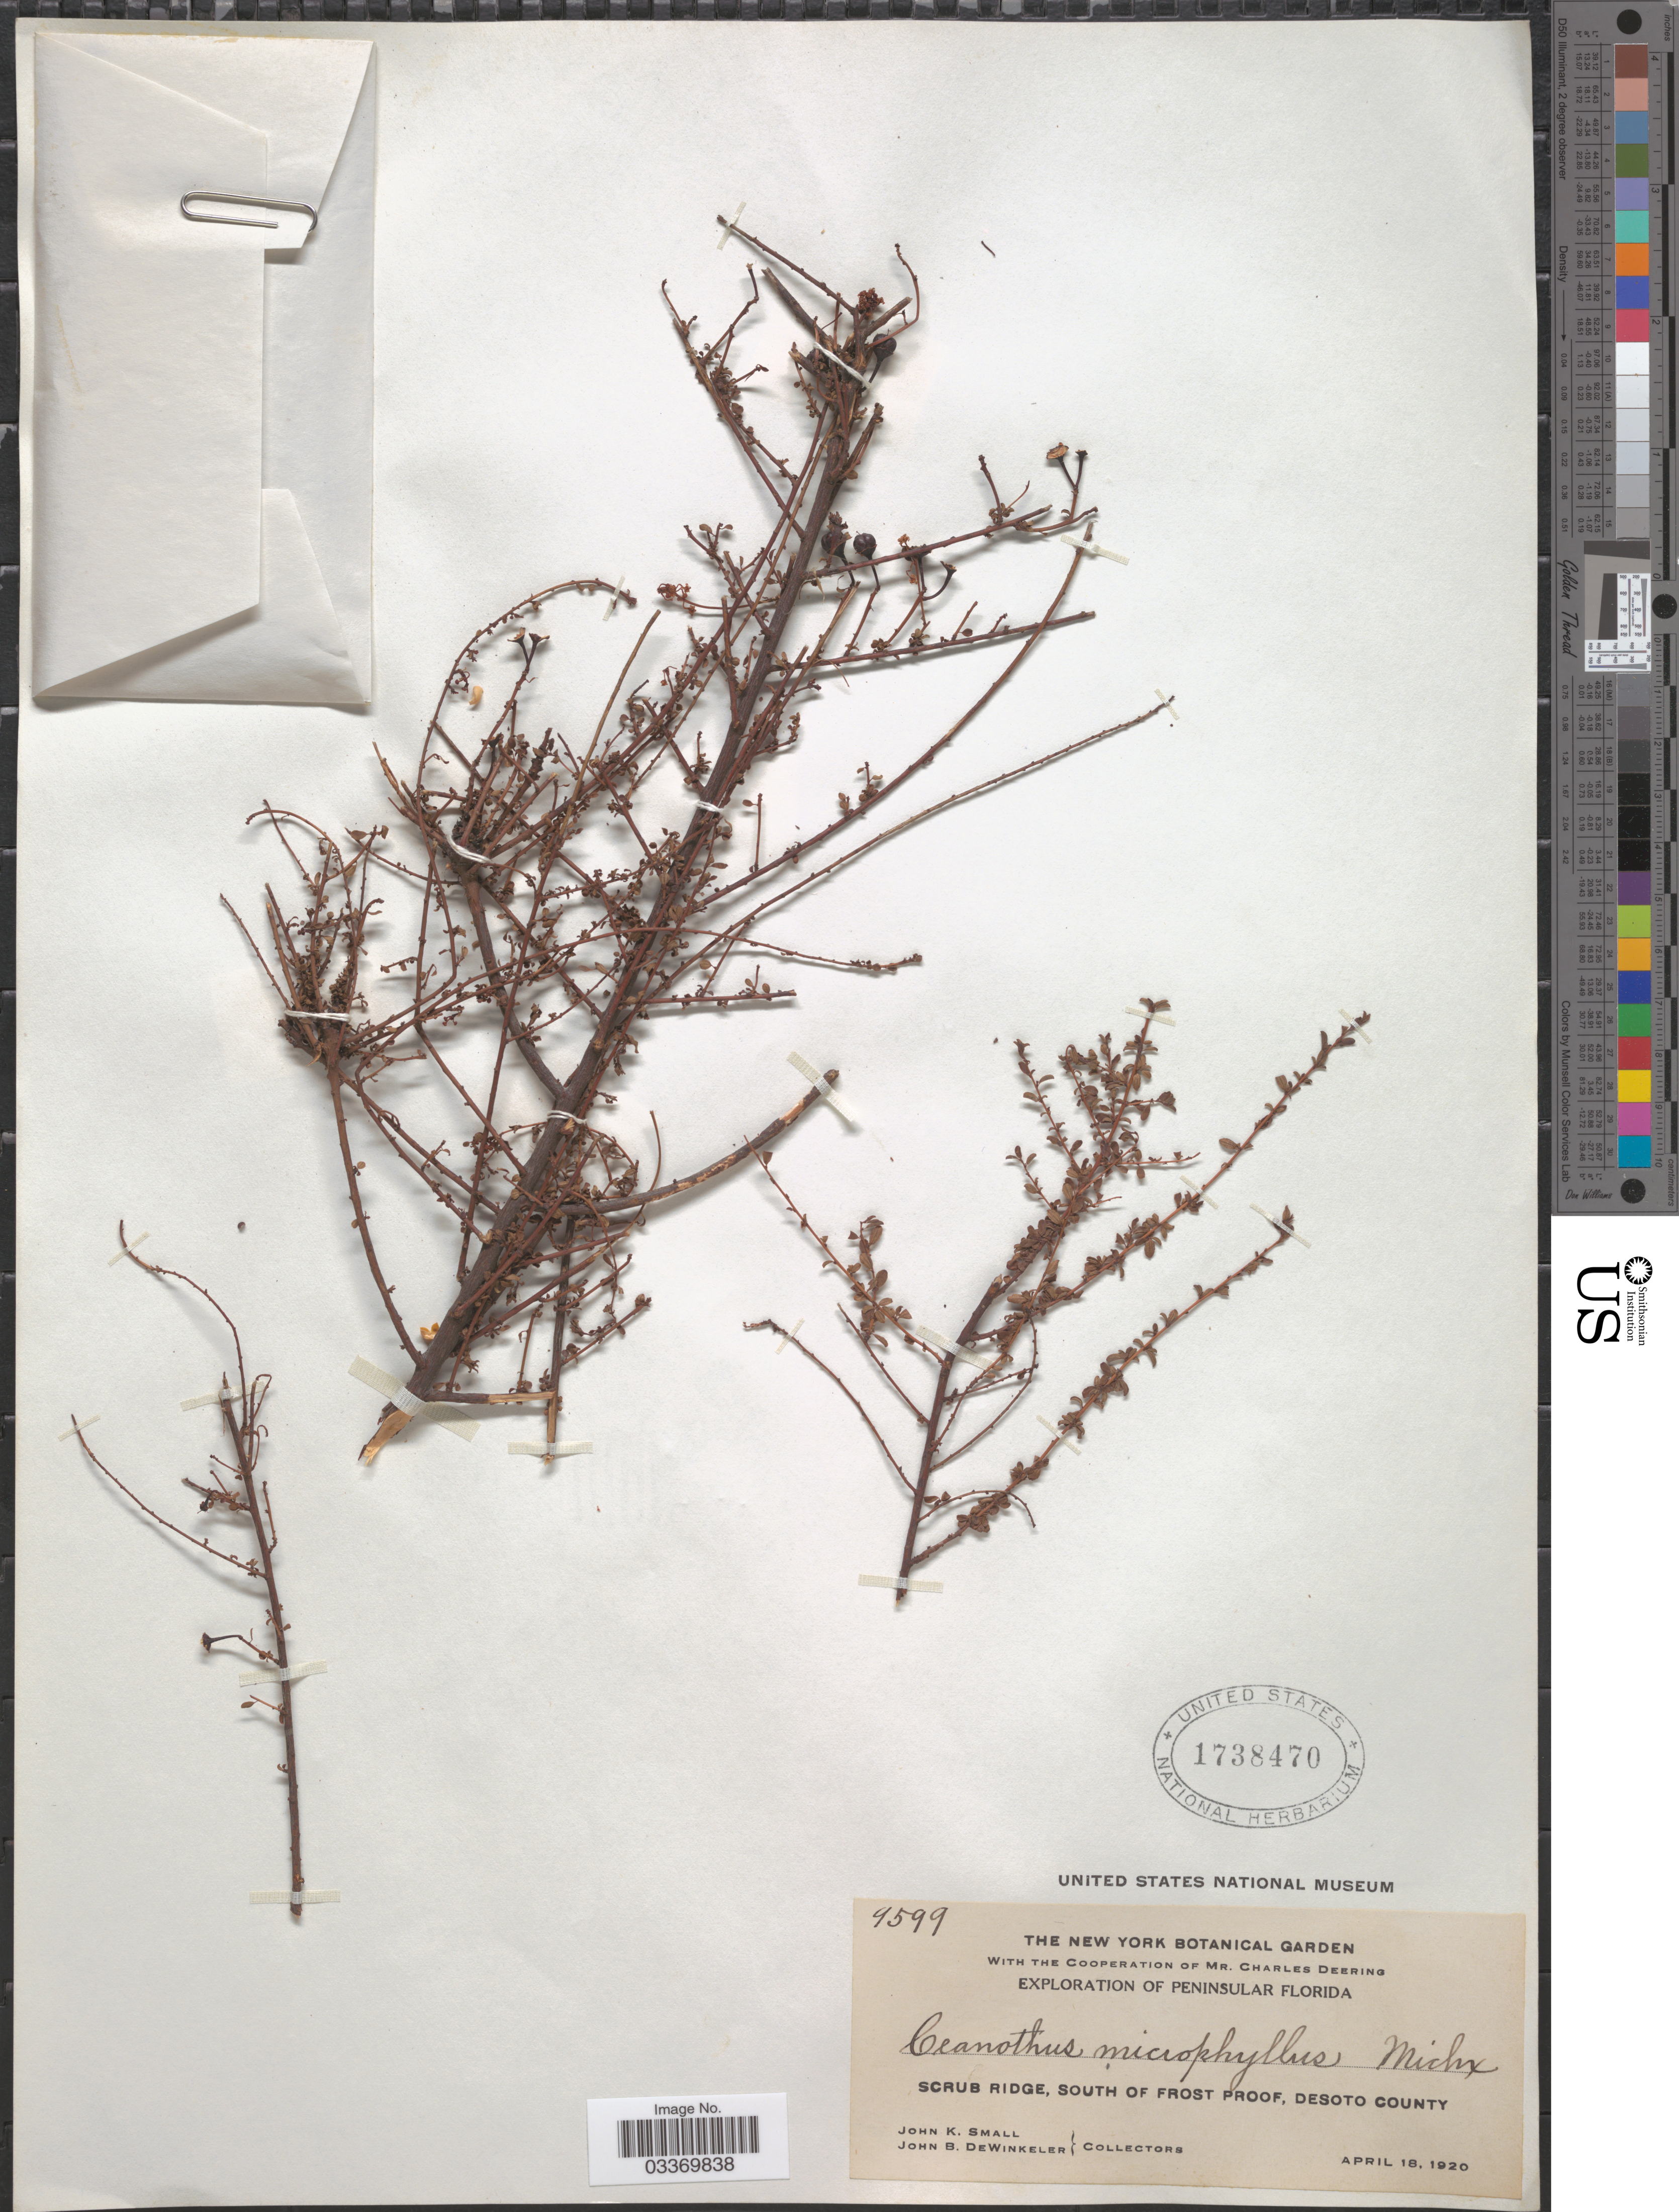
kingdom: Plantae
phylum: Tracheophyta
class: Magnoliopsida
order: Rosales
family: Rhamnaceae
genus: Ceanothus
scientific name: Ceanothus microphyllus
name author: Michx.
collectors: J. K. Small & J. B. Dewinkeler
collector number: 9599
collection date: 1920-04-18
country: United States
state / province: Florida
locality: Peninsular Florida. Scrub ridge, south of Frost Proof, Desoto County.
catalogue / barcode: US 1738470